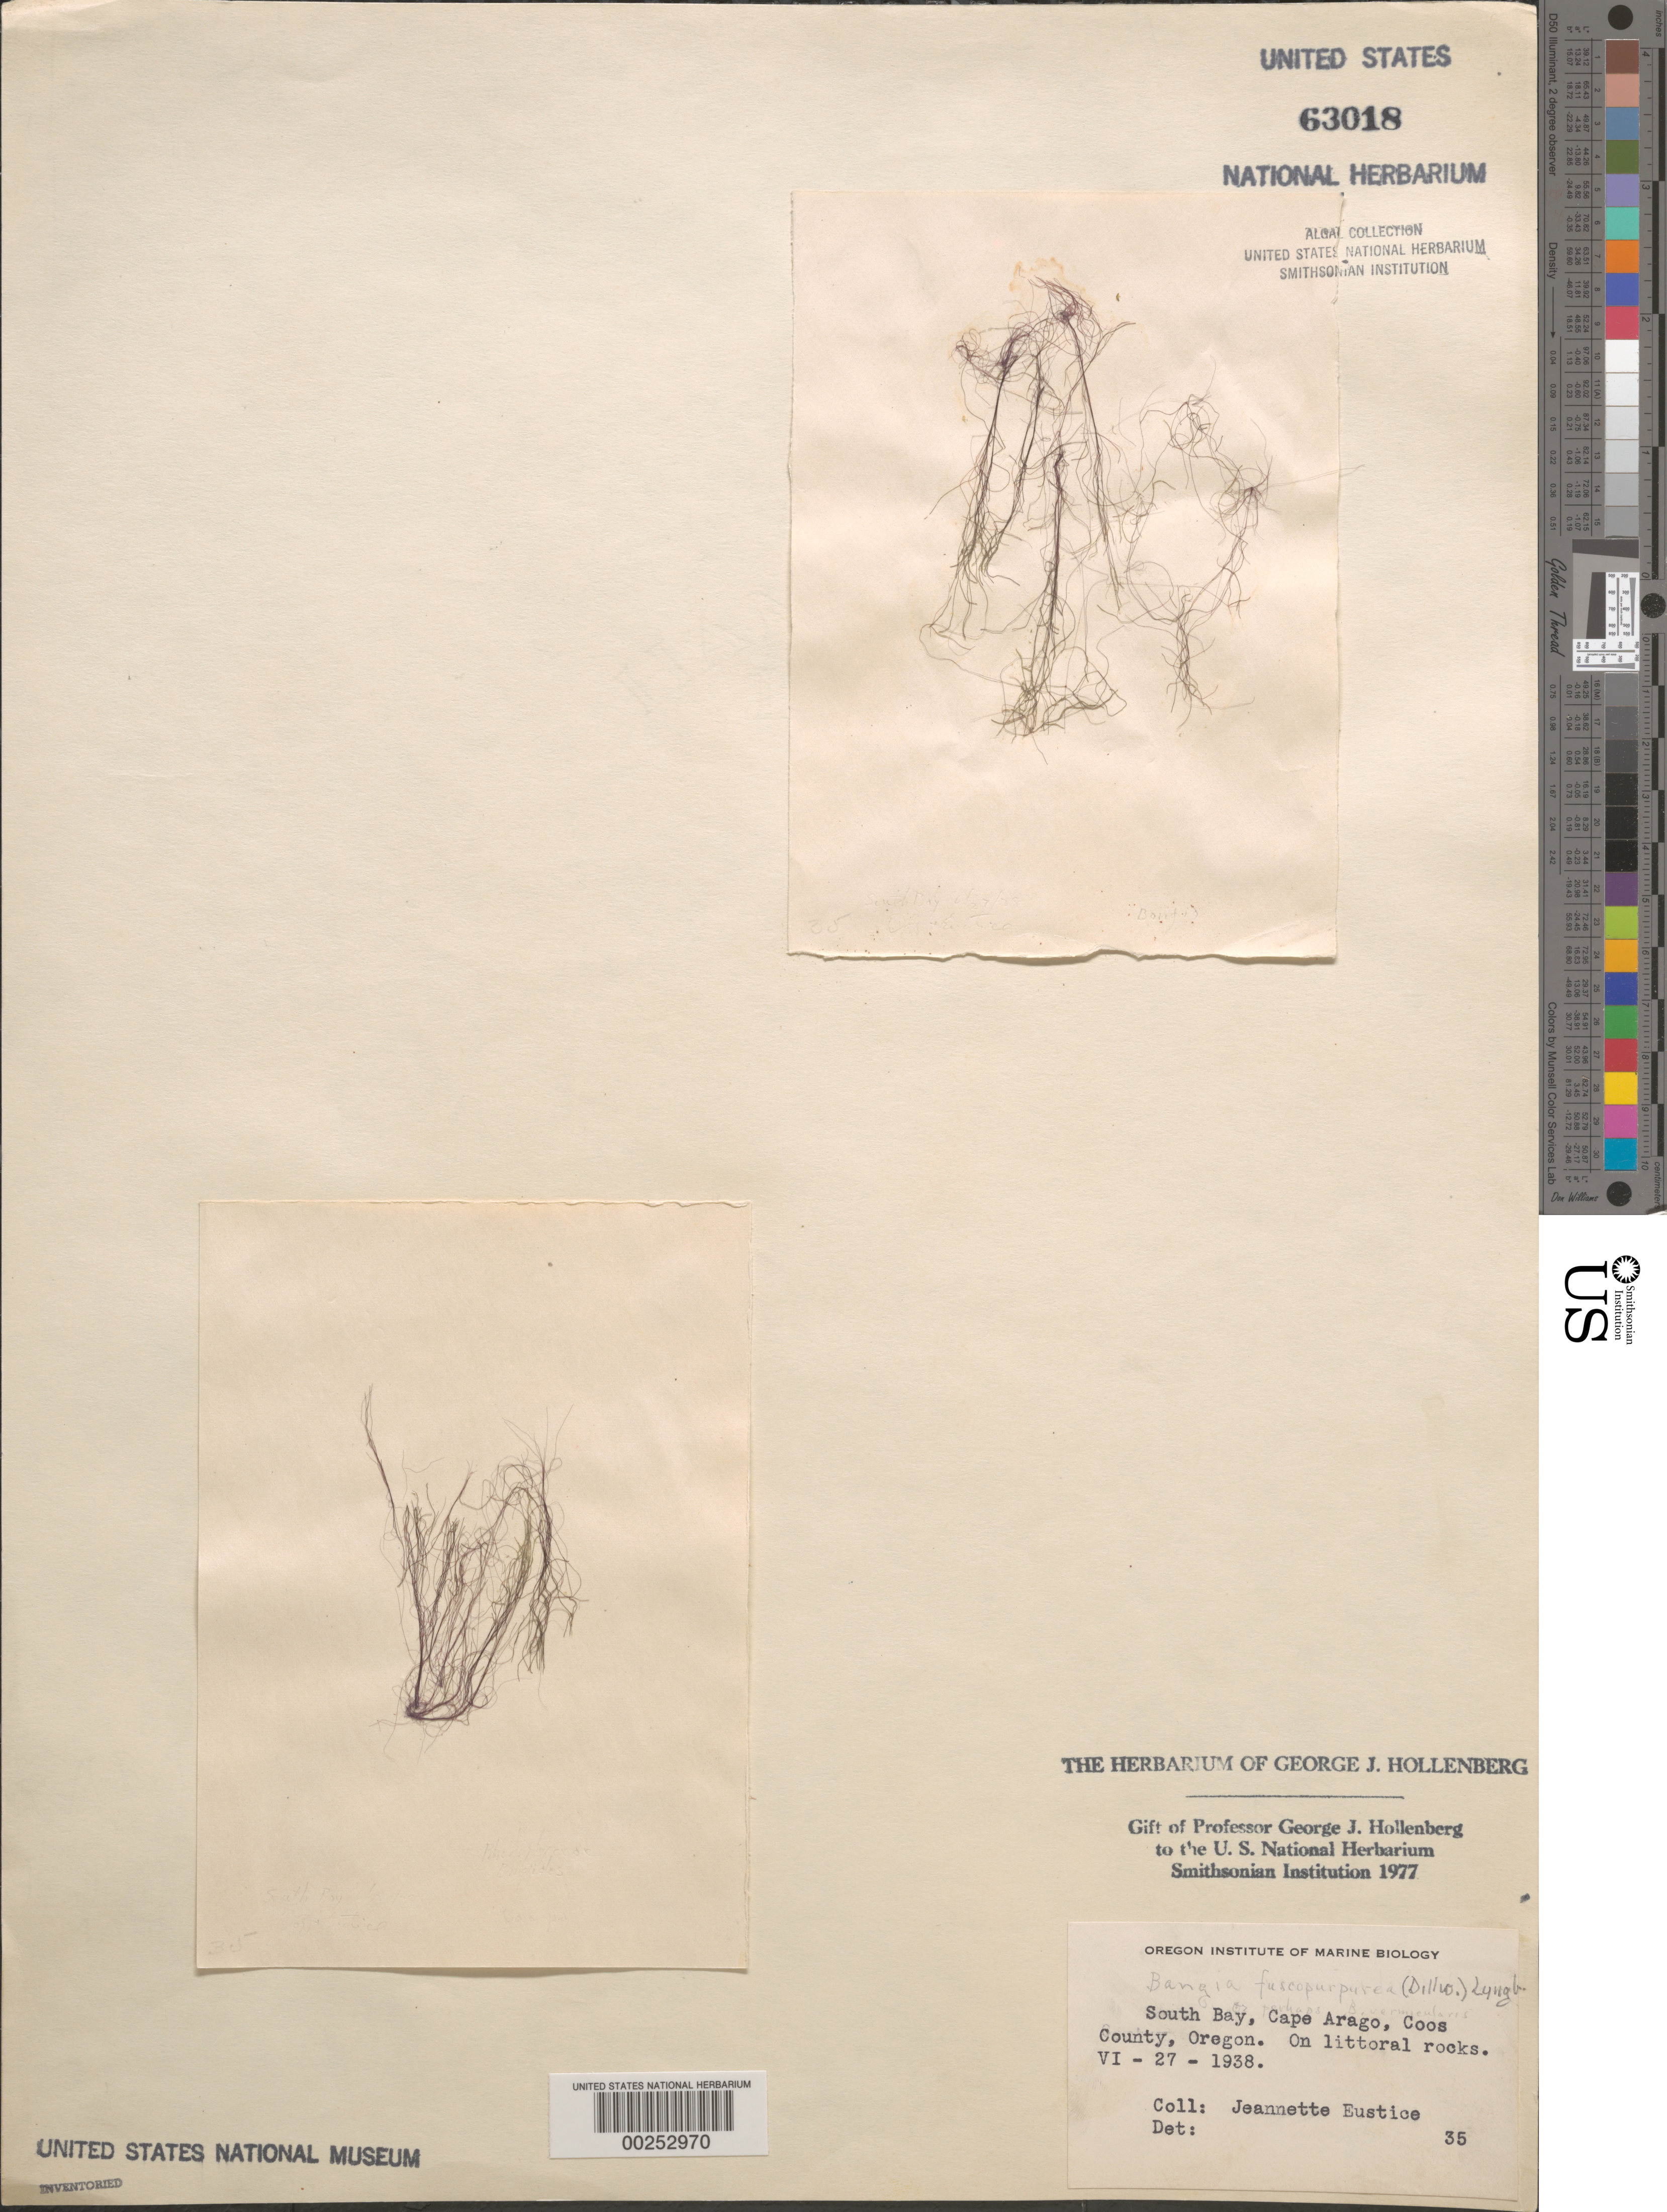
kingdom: Plantae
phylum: Rhodophyta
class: Bangiophyceae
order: Bangiales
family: Bangiaceae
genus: Bangia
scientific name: Bangia fuscopurpurea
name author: (Dillwyn) Lyngb.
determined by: Hollenberg, George J.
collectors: J. Eustice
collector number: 35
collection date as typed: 27 Jun 1938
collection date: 1938-06-27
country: United States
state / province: Oregon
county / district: Coos County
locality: South Bay, Cape Arago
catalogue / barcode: US 63018